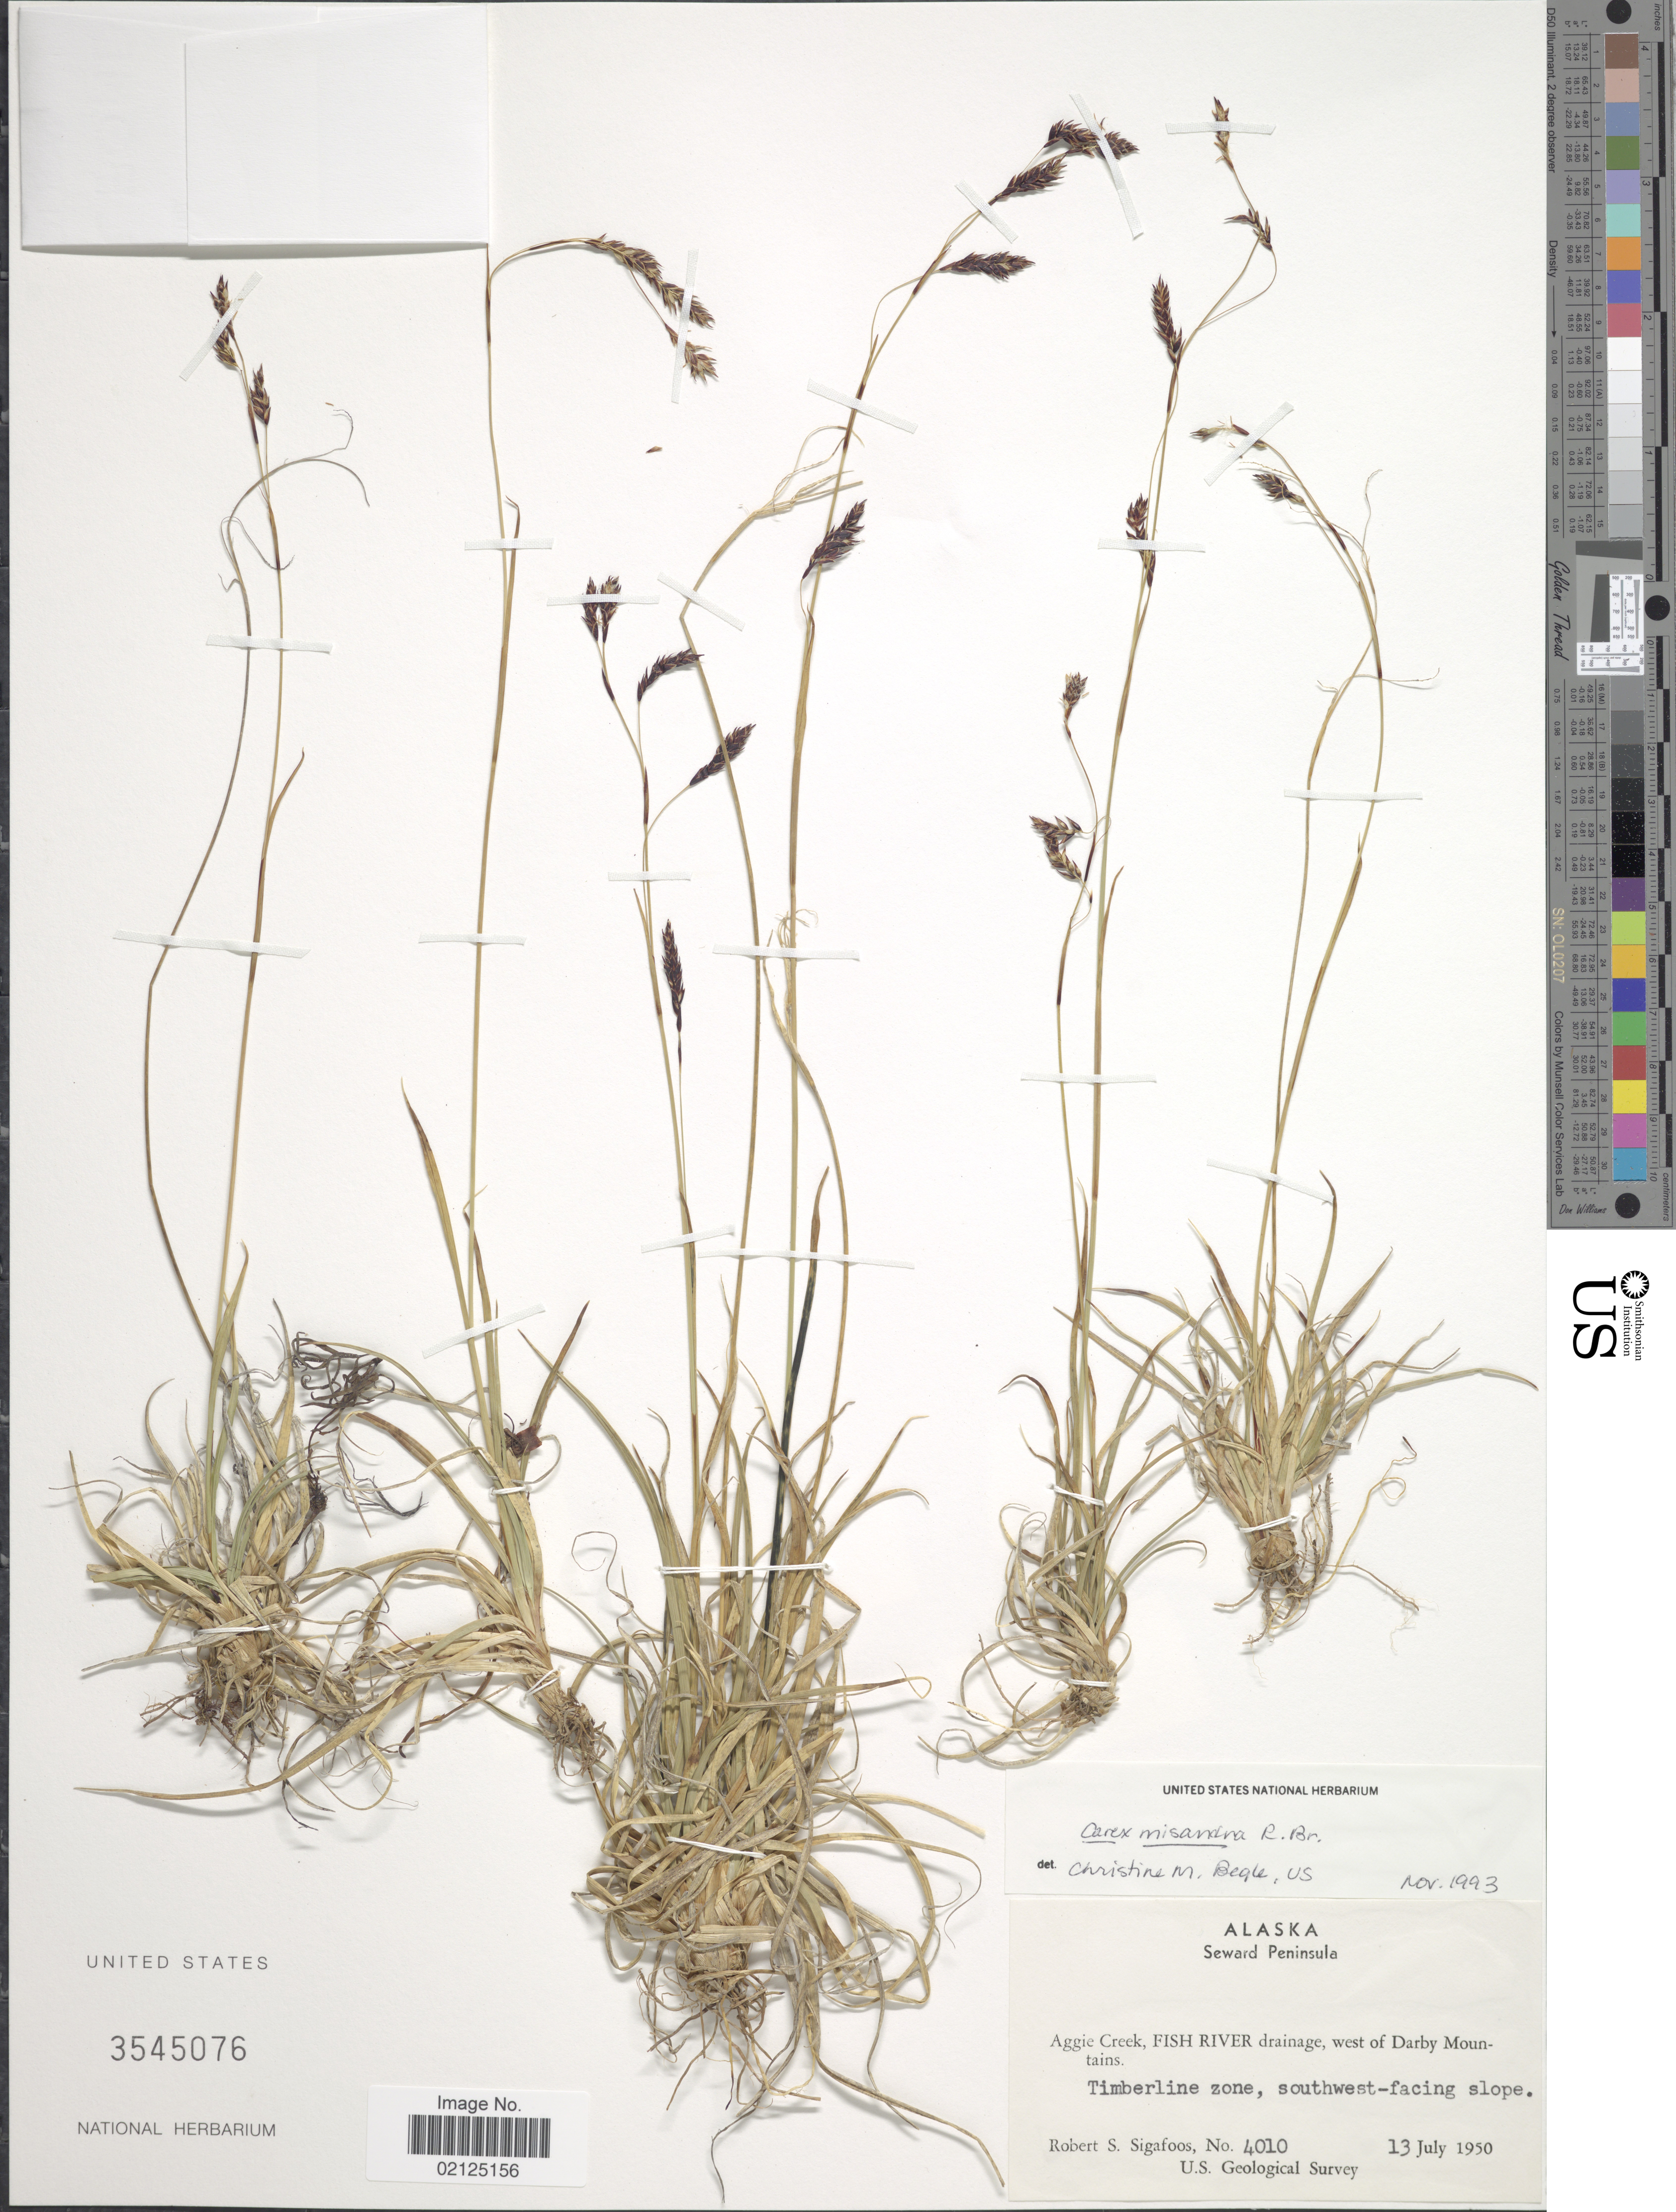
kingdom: Plantae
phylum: Tracheophyta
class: Liliopsida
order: Poales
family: Cyperaceae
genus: Carex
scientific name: Carex fuliginosa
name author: Schkuhr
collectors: R. Sigafoos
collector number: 4010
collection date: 1950-07-13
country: United States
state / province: Alaska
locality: Seward Peninsula, Aggie Creek, Fish River drainage, west of Darby Mountains, Timberline zone, southwest-facing slope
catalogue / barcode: US 3545076